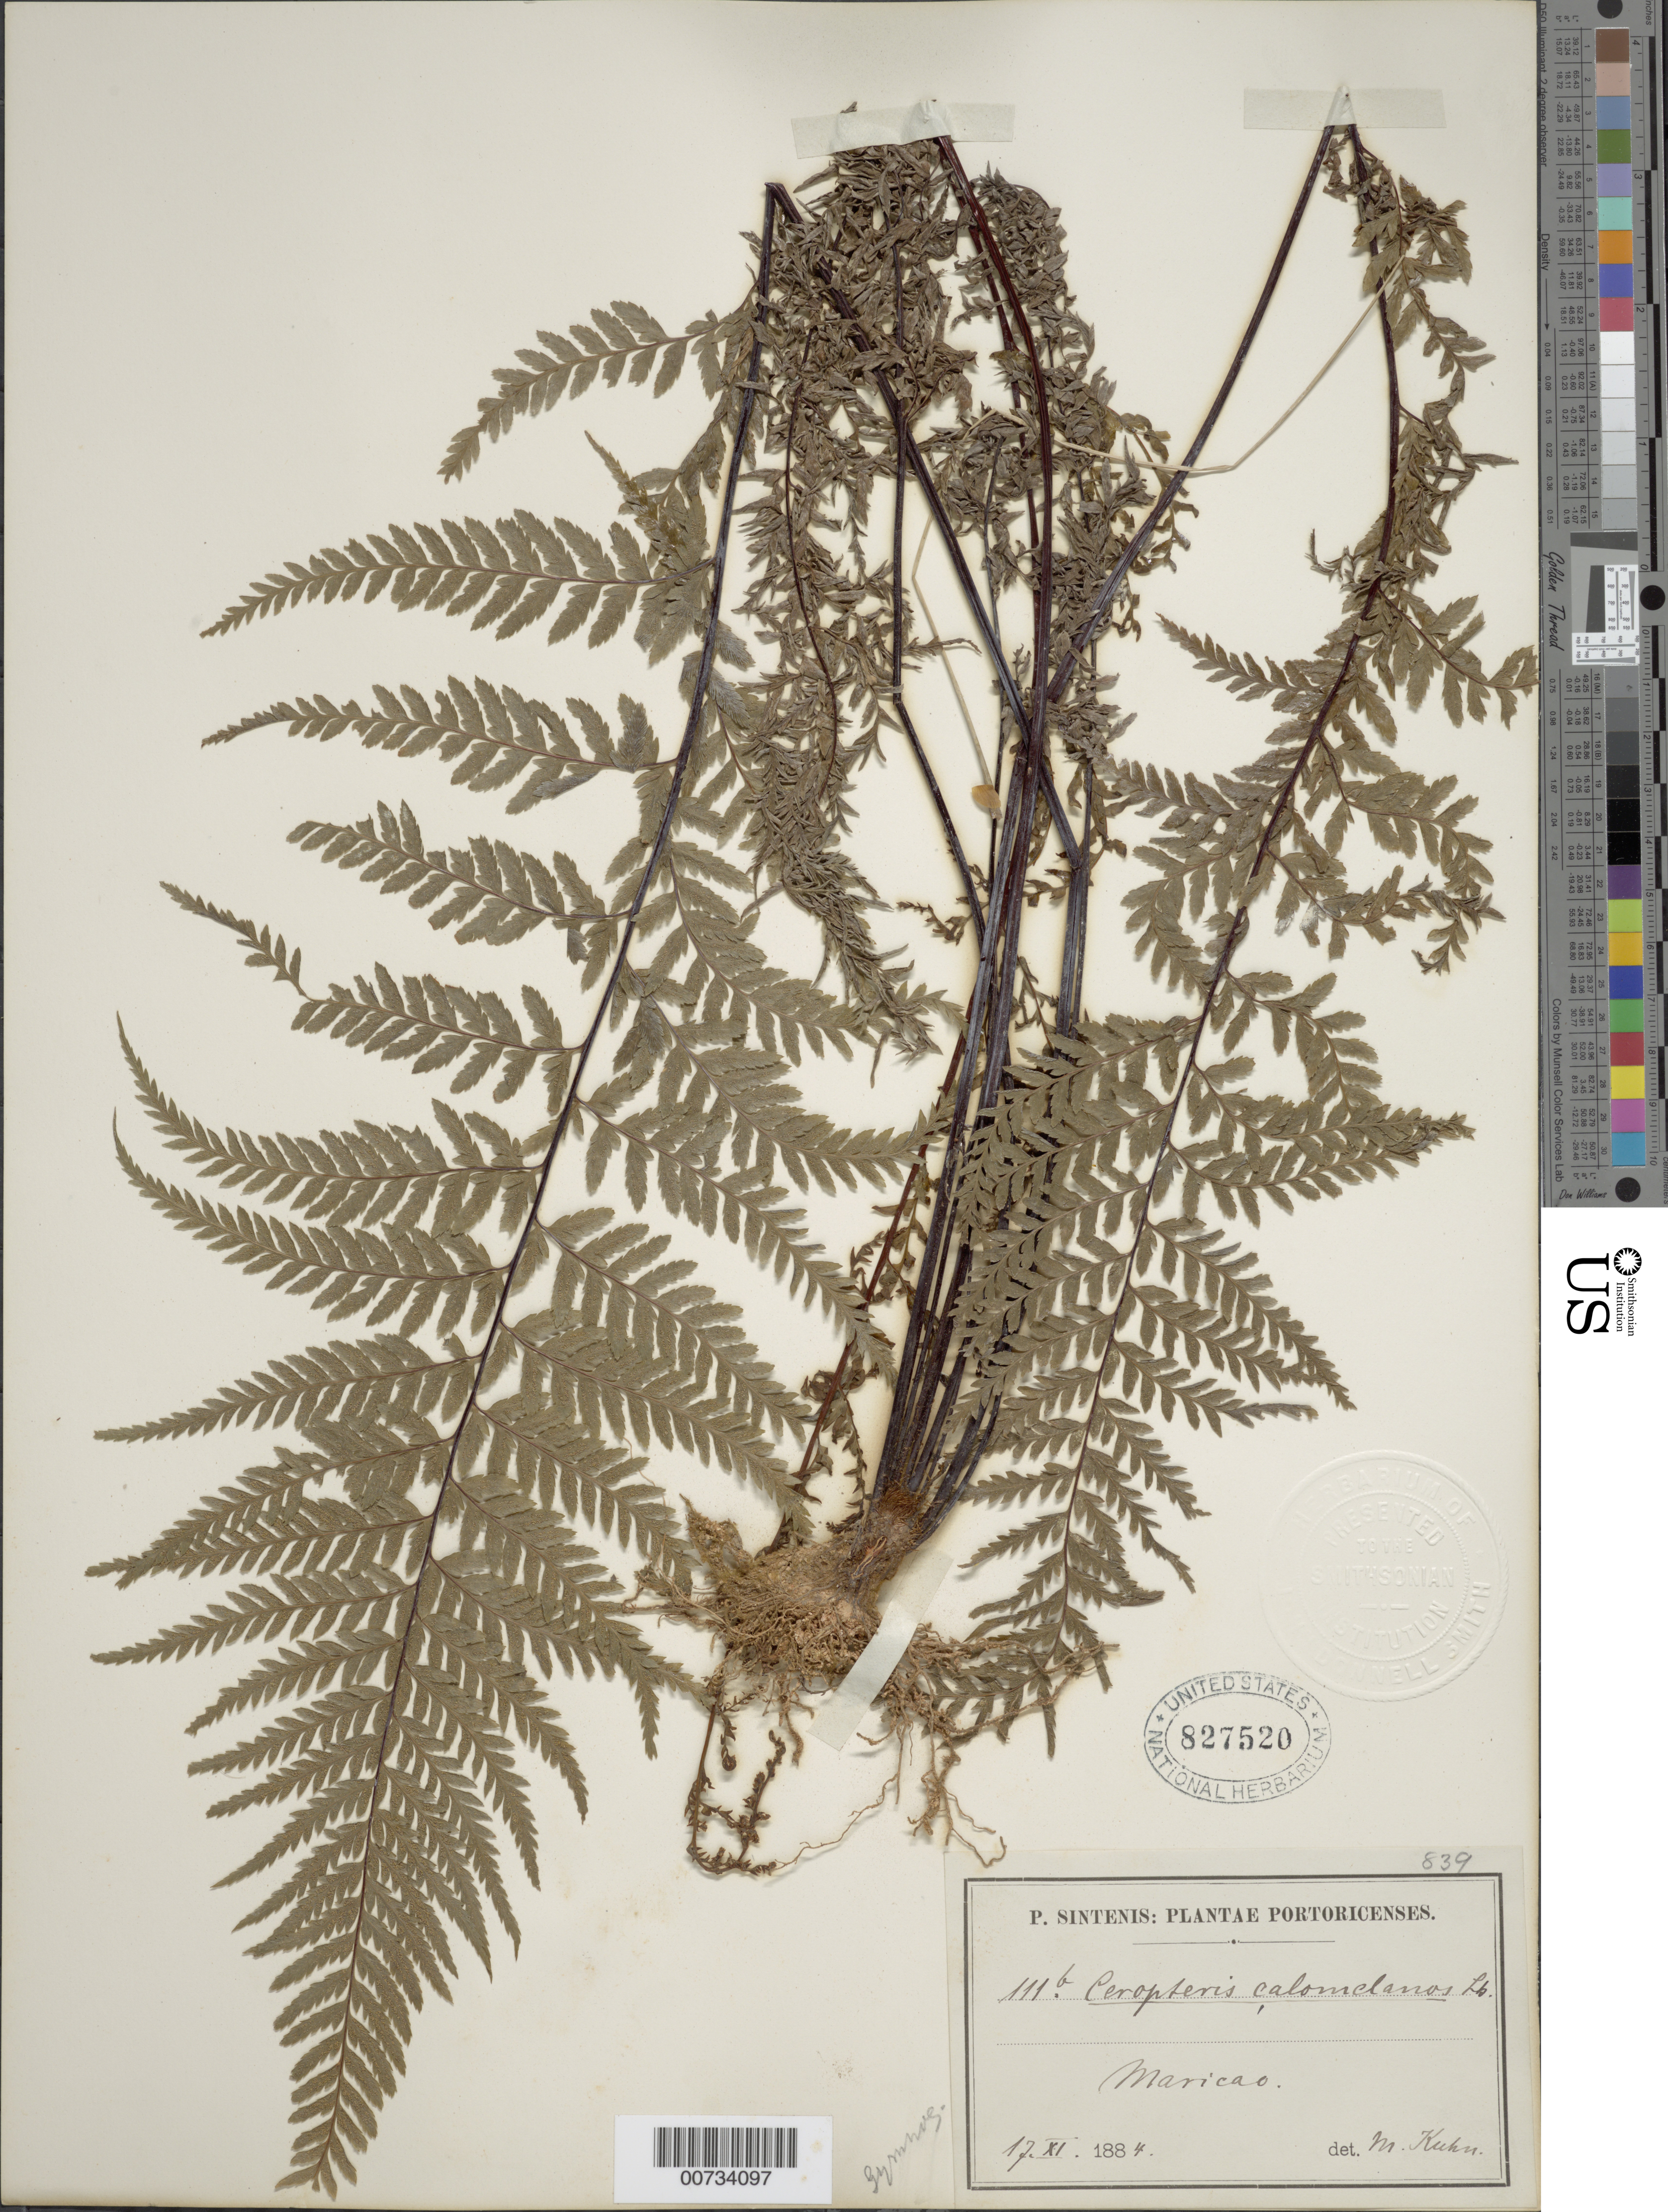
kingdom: Plantae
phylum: Tracheophyta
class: Polypodiopsida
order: Polypodiales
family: Pteridaceae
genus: Pityrogramma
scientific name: Pityrogramma calomelanos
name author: (L.) Link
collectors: P. Sintenis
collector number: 111b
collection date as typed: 17 Nov 1884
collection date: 1884-11-17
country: Puerto Rico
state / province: Maricao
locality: Maricao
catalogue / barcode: US 827520